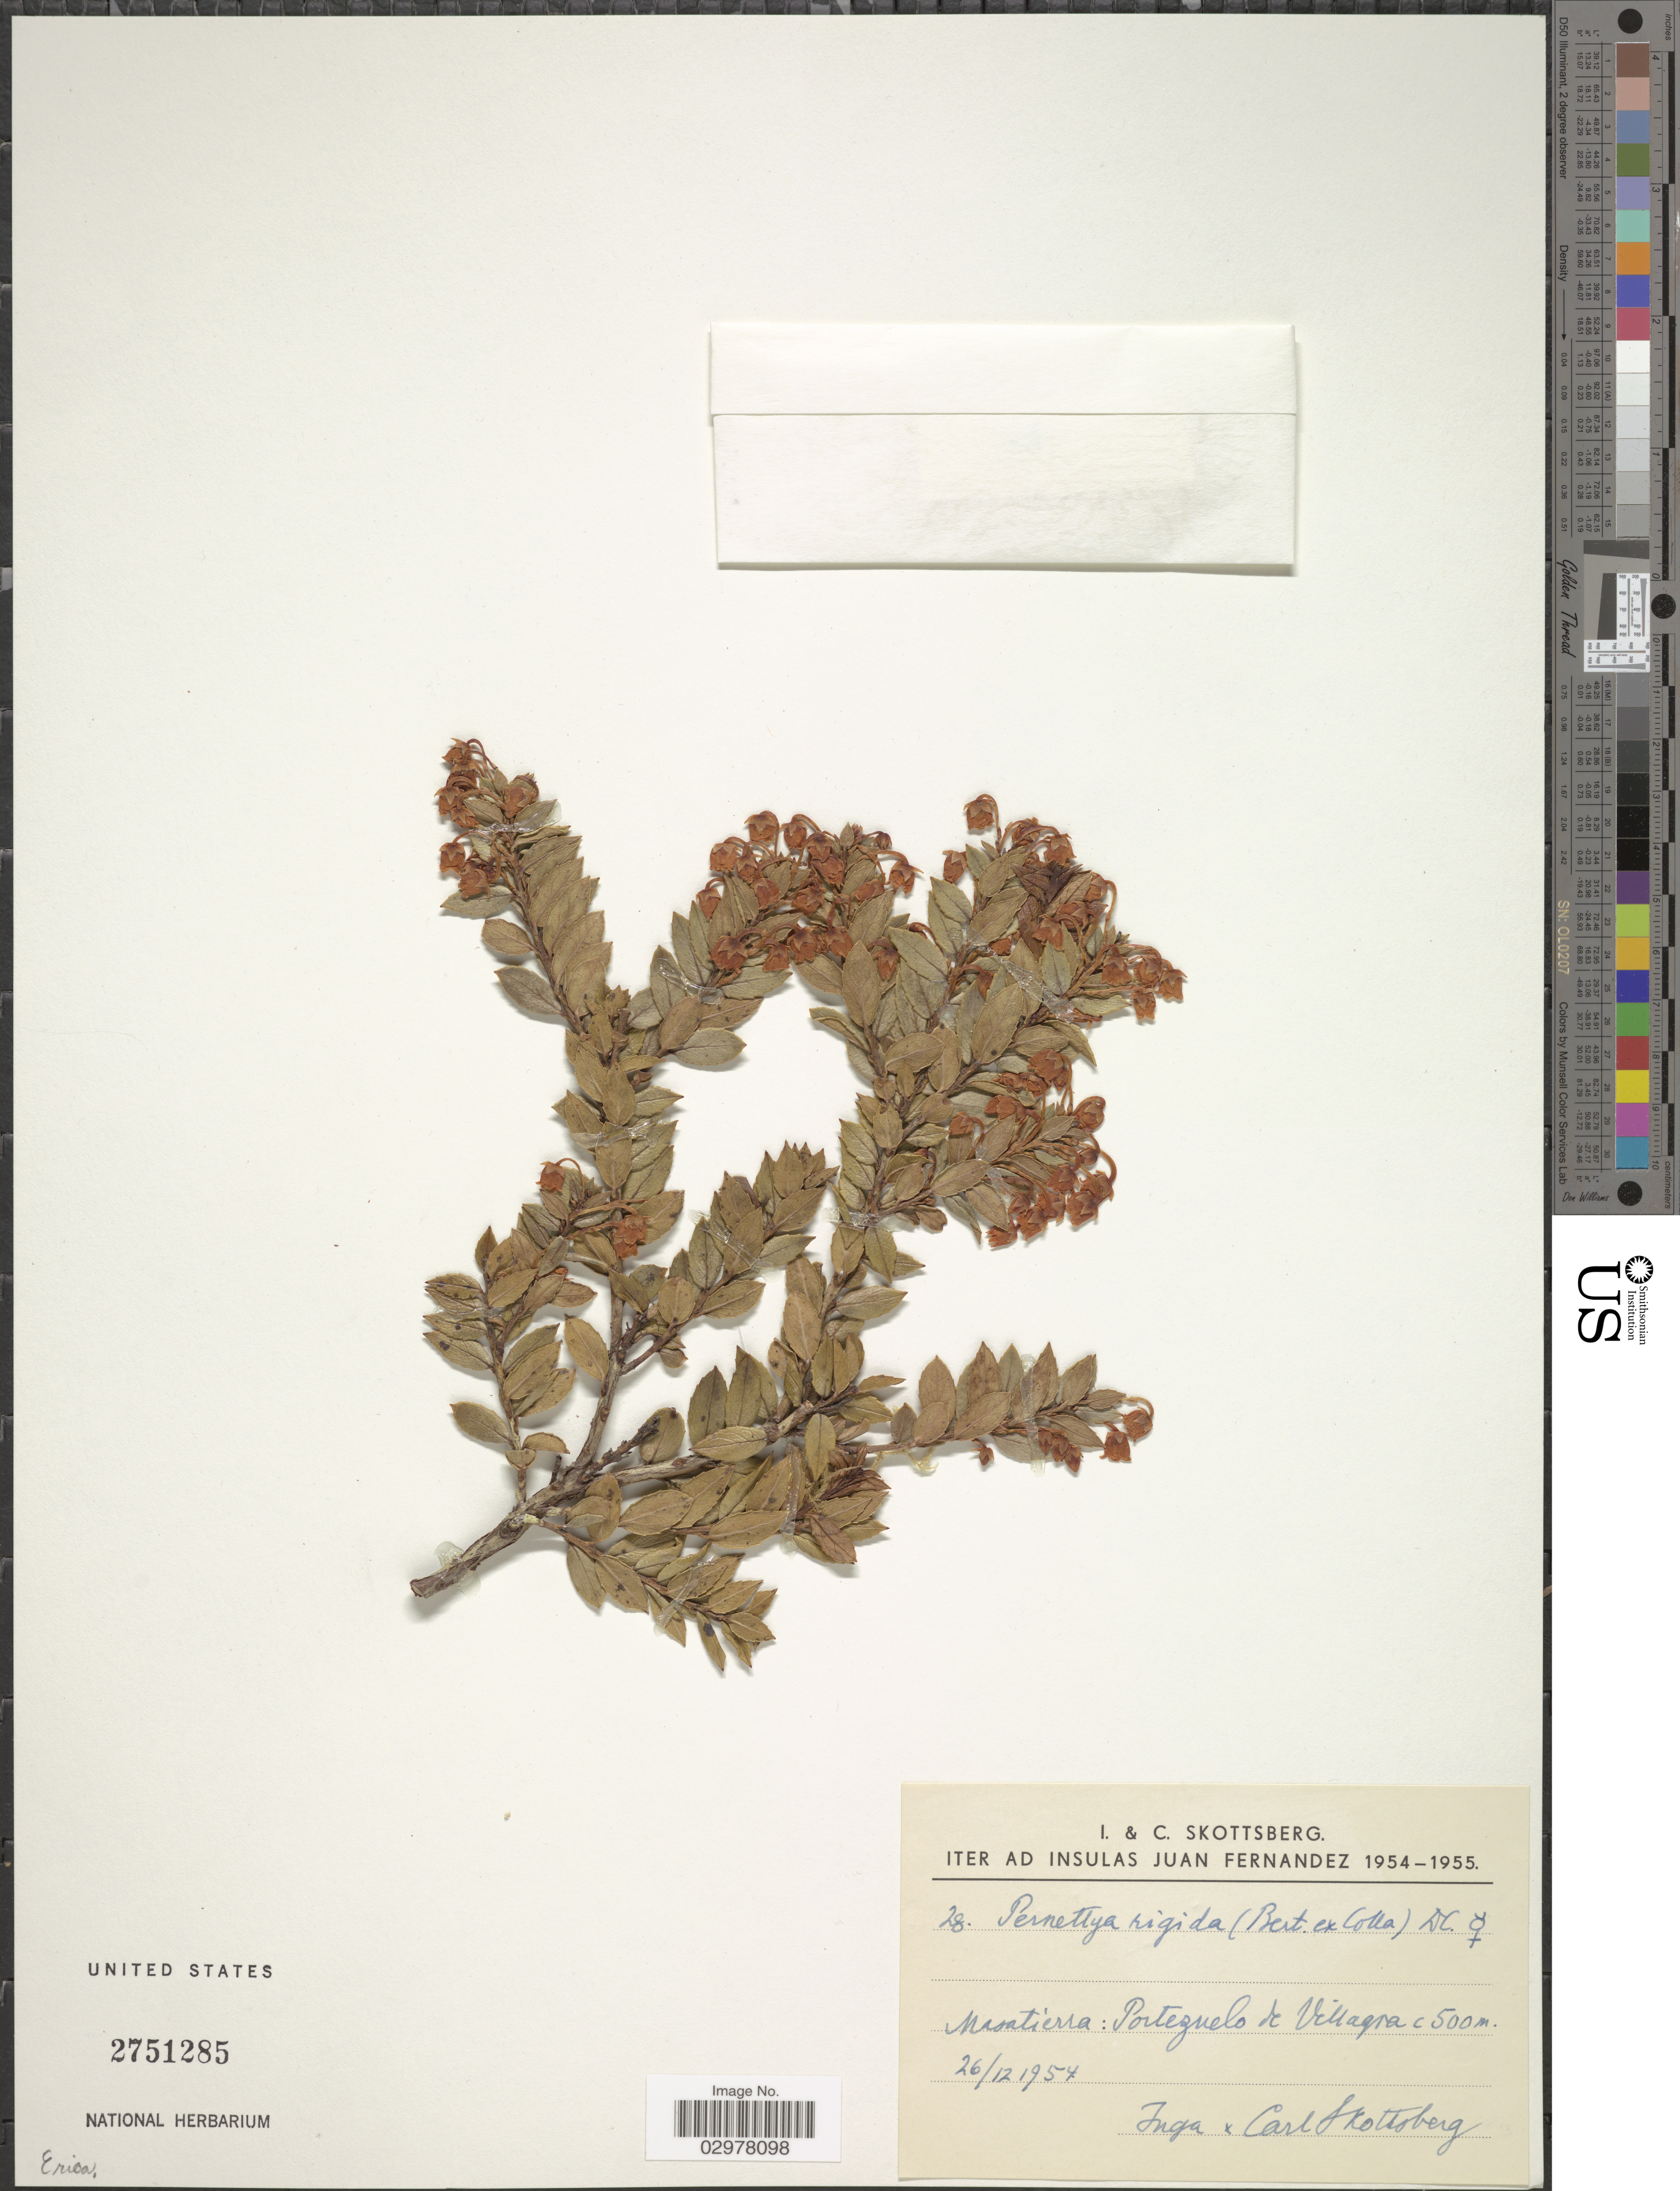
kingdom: Plantae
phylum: Tracheophyta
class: Magnoliopsida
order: Ericales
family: Ericaceae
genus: Pernettya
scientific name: Pernettya rigida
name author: (Bertero ex Colla) DC.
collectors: I. Skottsberg & C. Skottsberg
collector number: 28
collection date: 1954-12-26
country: Chile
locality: Juan Fernandez. Masatierra: Portezuelo de Villagra.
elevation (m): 500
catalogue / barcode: US 2751285